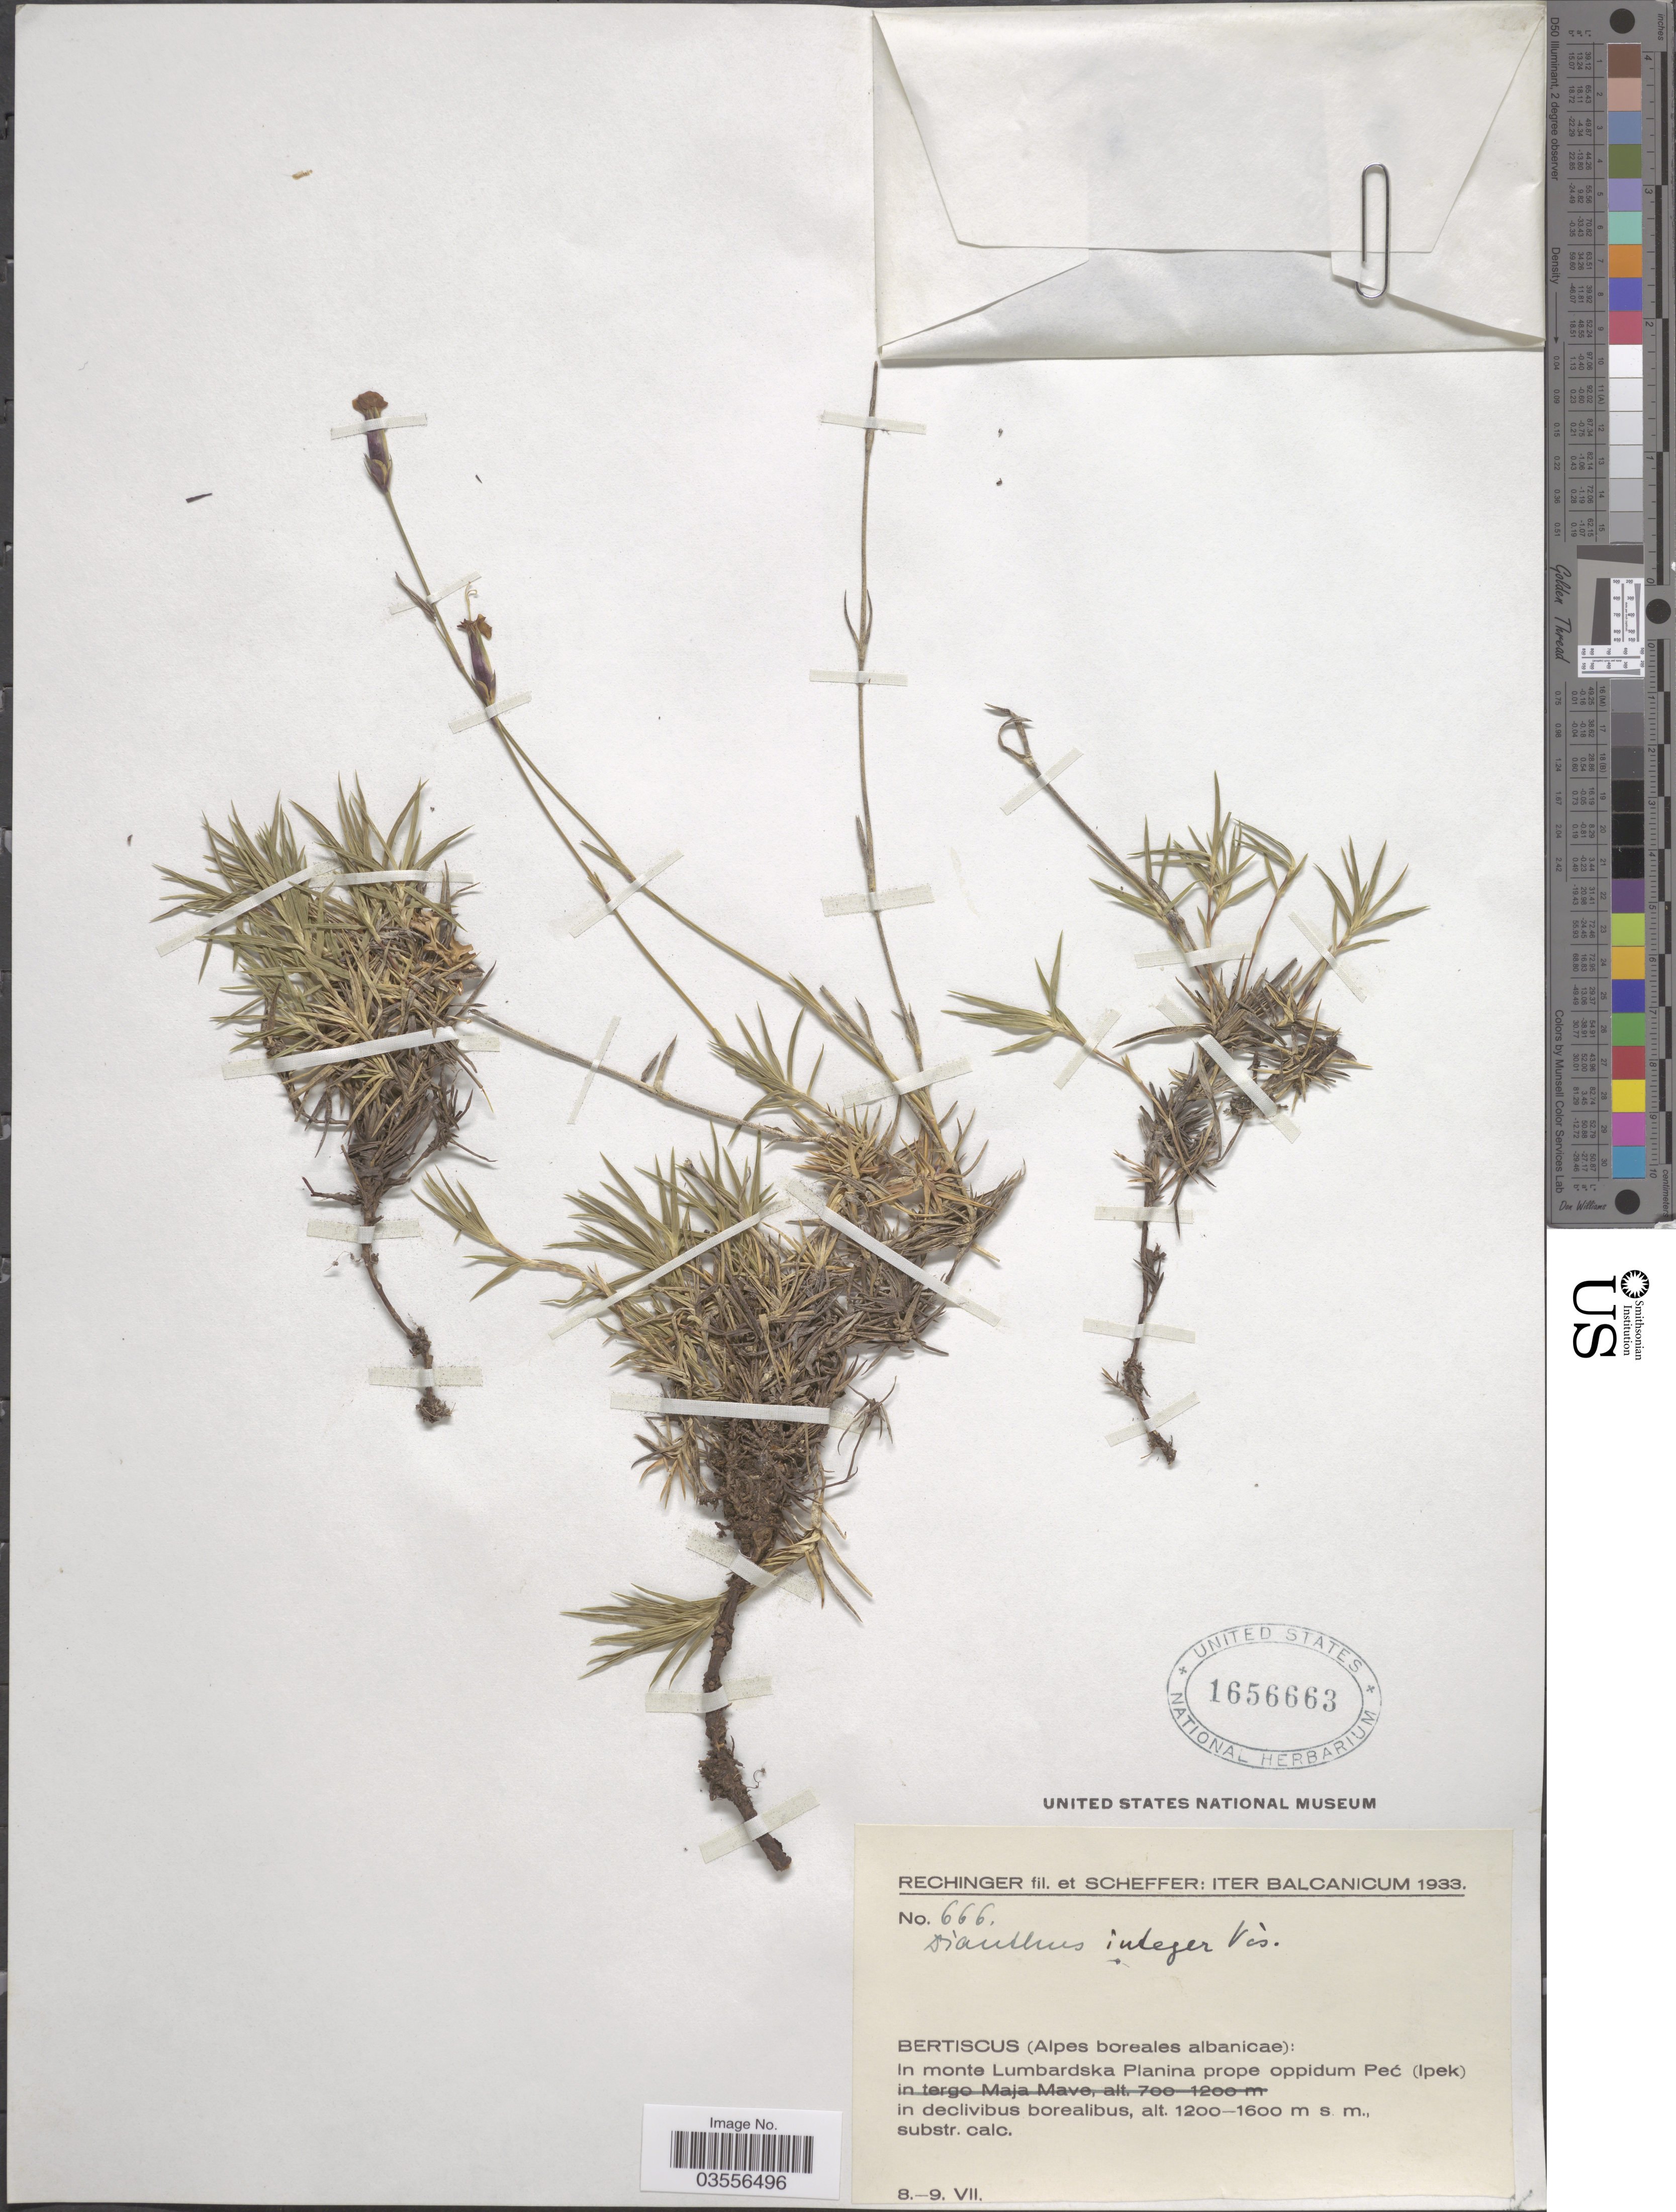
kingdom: Plantae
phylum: Tracheophyta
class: Magnoliopsida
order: Caryophyllales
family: Caryophyllaceae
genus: Dianthus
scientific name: Dianthus montivagus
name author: Domin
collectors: -- Rechinger & Scheffer, --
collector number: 666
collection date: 1933-07-08/1933-07-09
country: Albania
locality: Iter Balcanicum. Bertiscus (Alpes boreales albanicae): In monte Lumbardska Planina prope oppidum Peć (Ipek).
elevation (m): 1200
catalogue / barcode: US 1656663